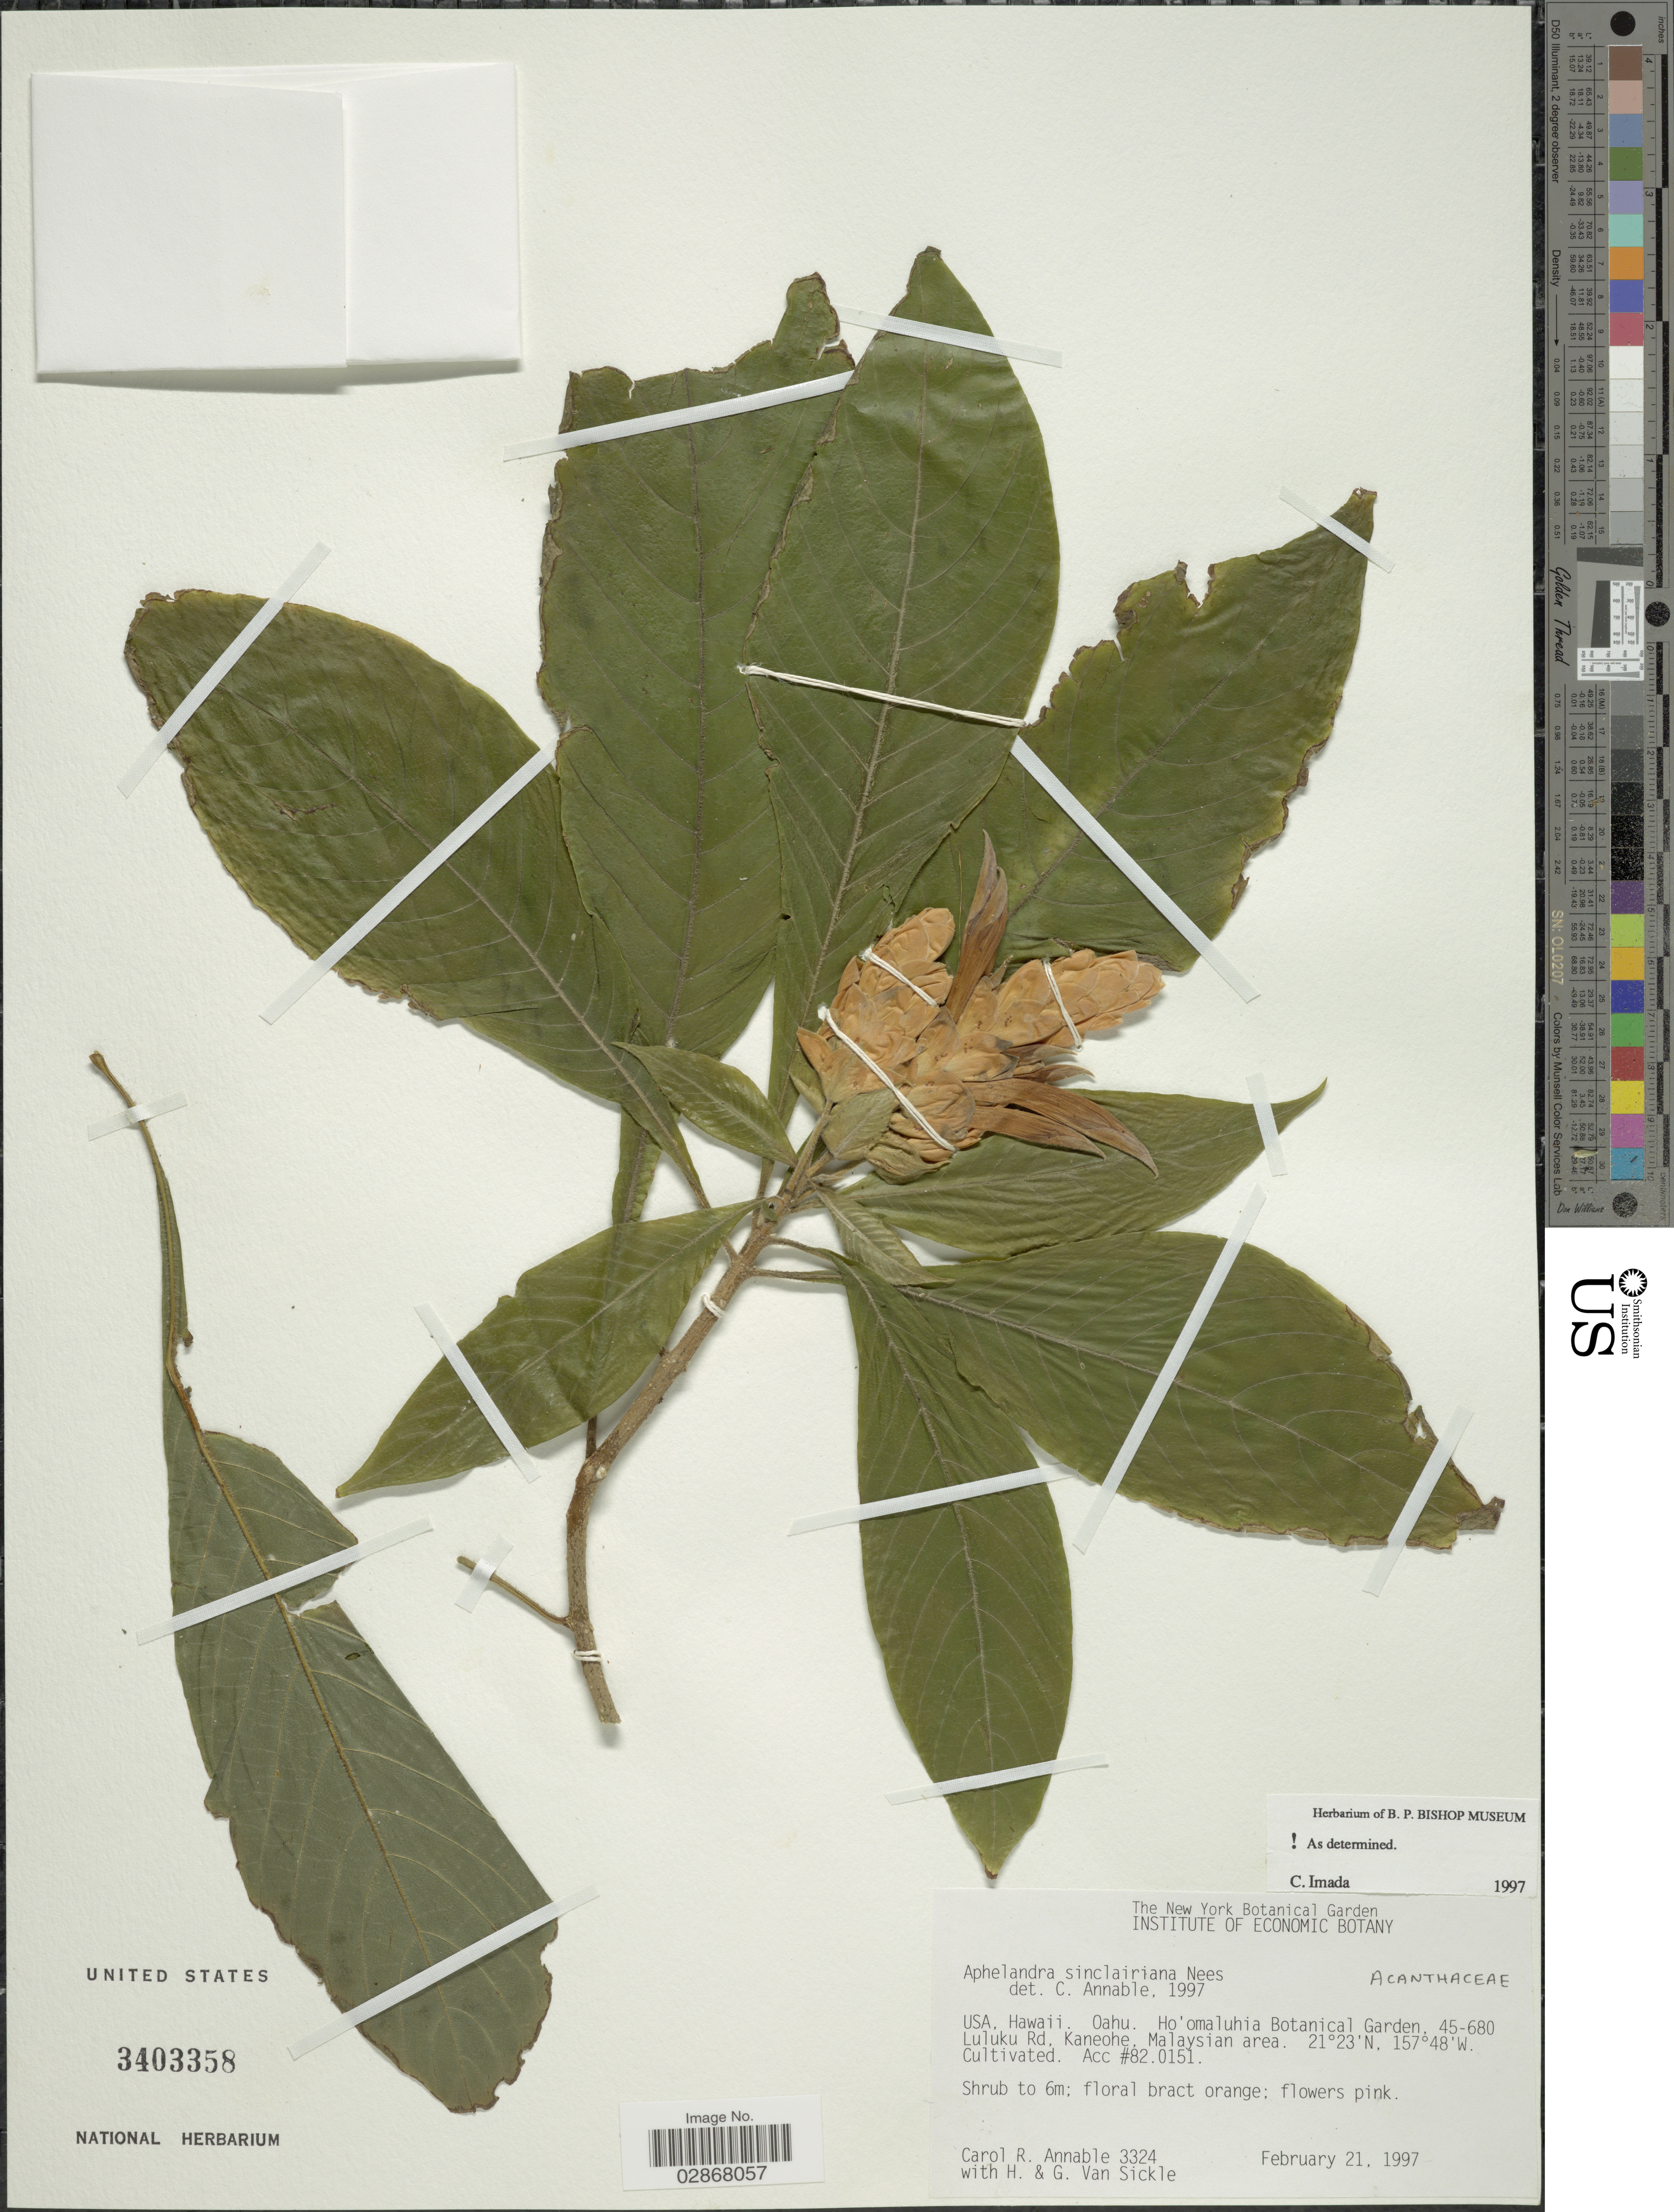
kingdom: Plantae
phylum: Tracheophyta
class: Magnoliopsida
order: Lamiales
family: Acanthaceae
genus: Aphelandra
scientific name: Aphelandra sinclairiana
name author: Nees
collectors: C. R. Annable, H. Van Sickle & G. A. Van Sickle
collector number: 3324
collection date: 1997-02-21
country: United States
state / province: Hawaii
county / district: Honolulu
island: Oahu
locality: USA, Oahu. Ho'omaluhia Botanical Garden. 45-680 Luluku Rd. Kaneohe. Malaysian area.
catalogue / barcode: US 3403358